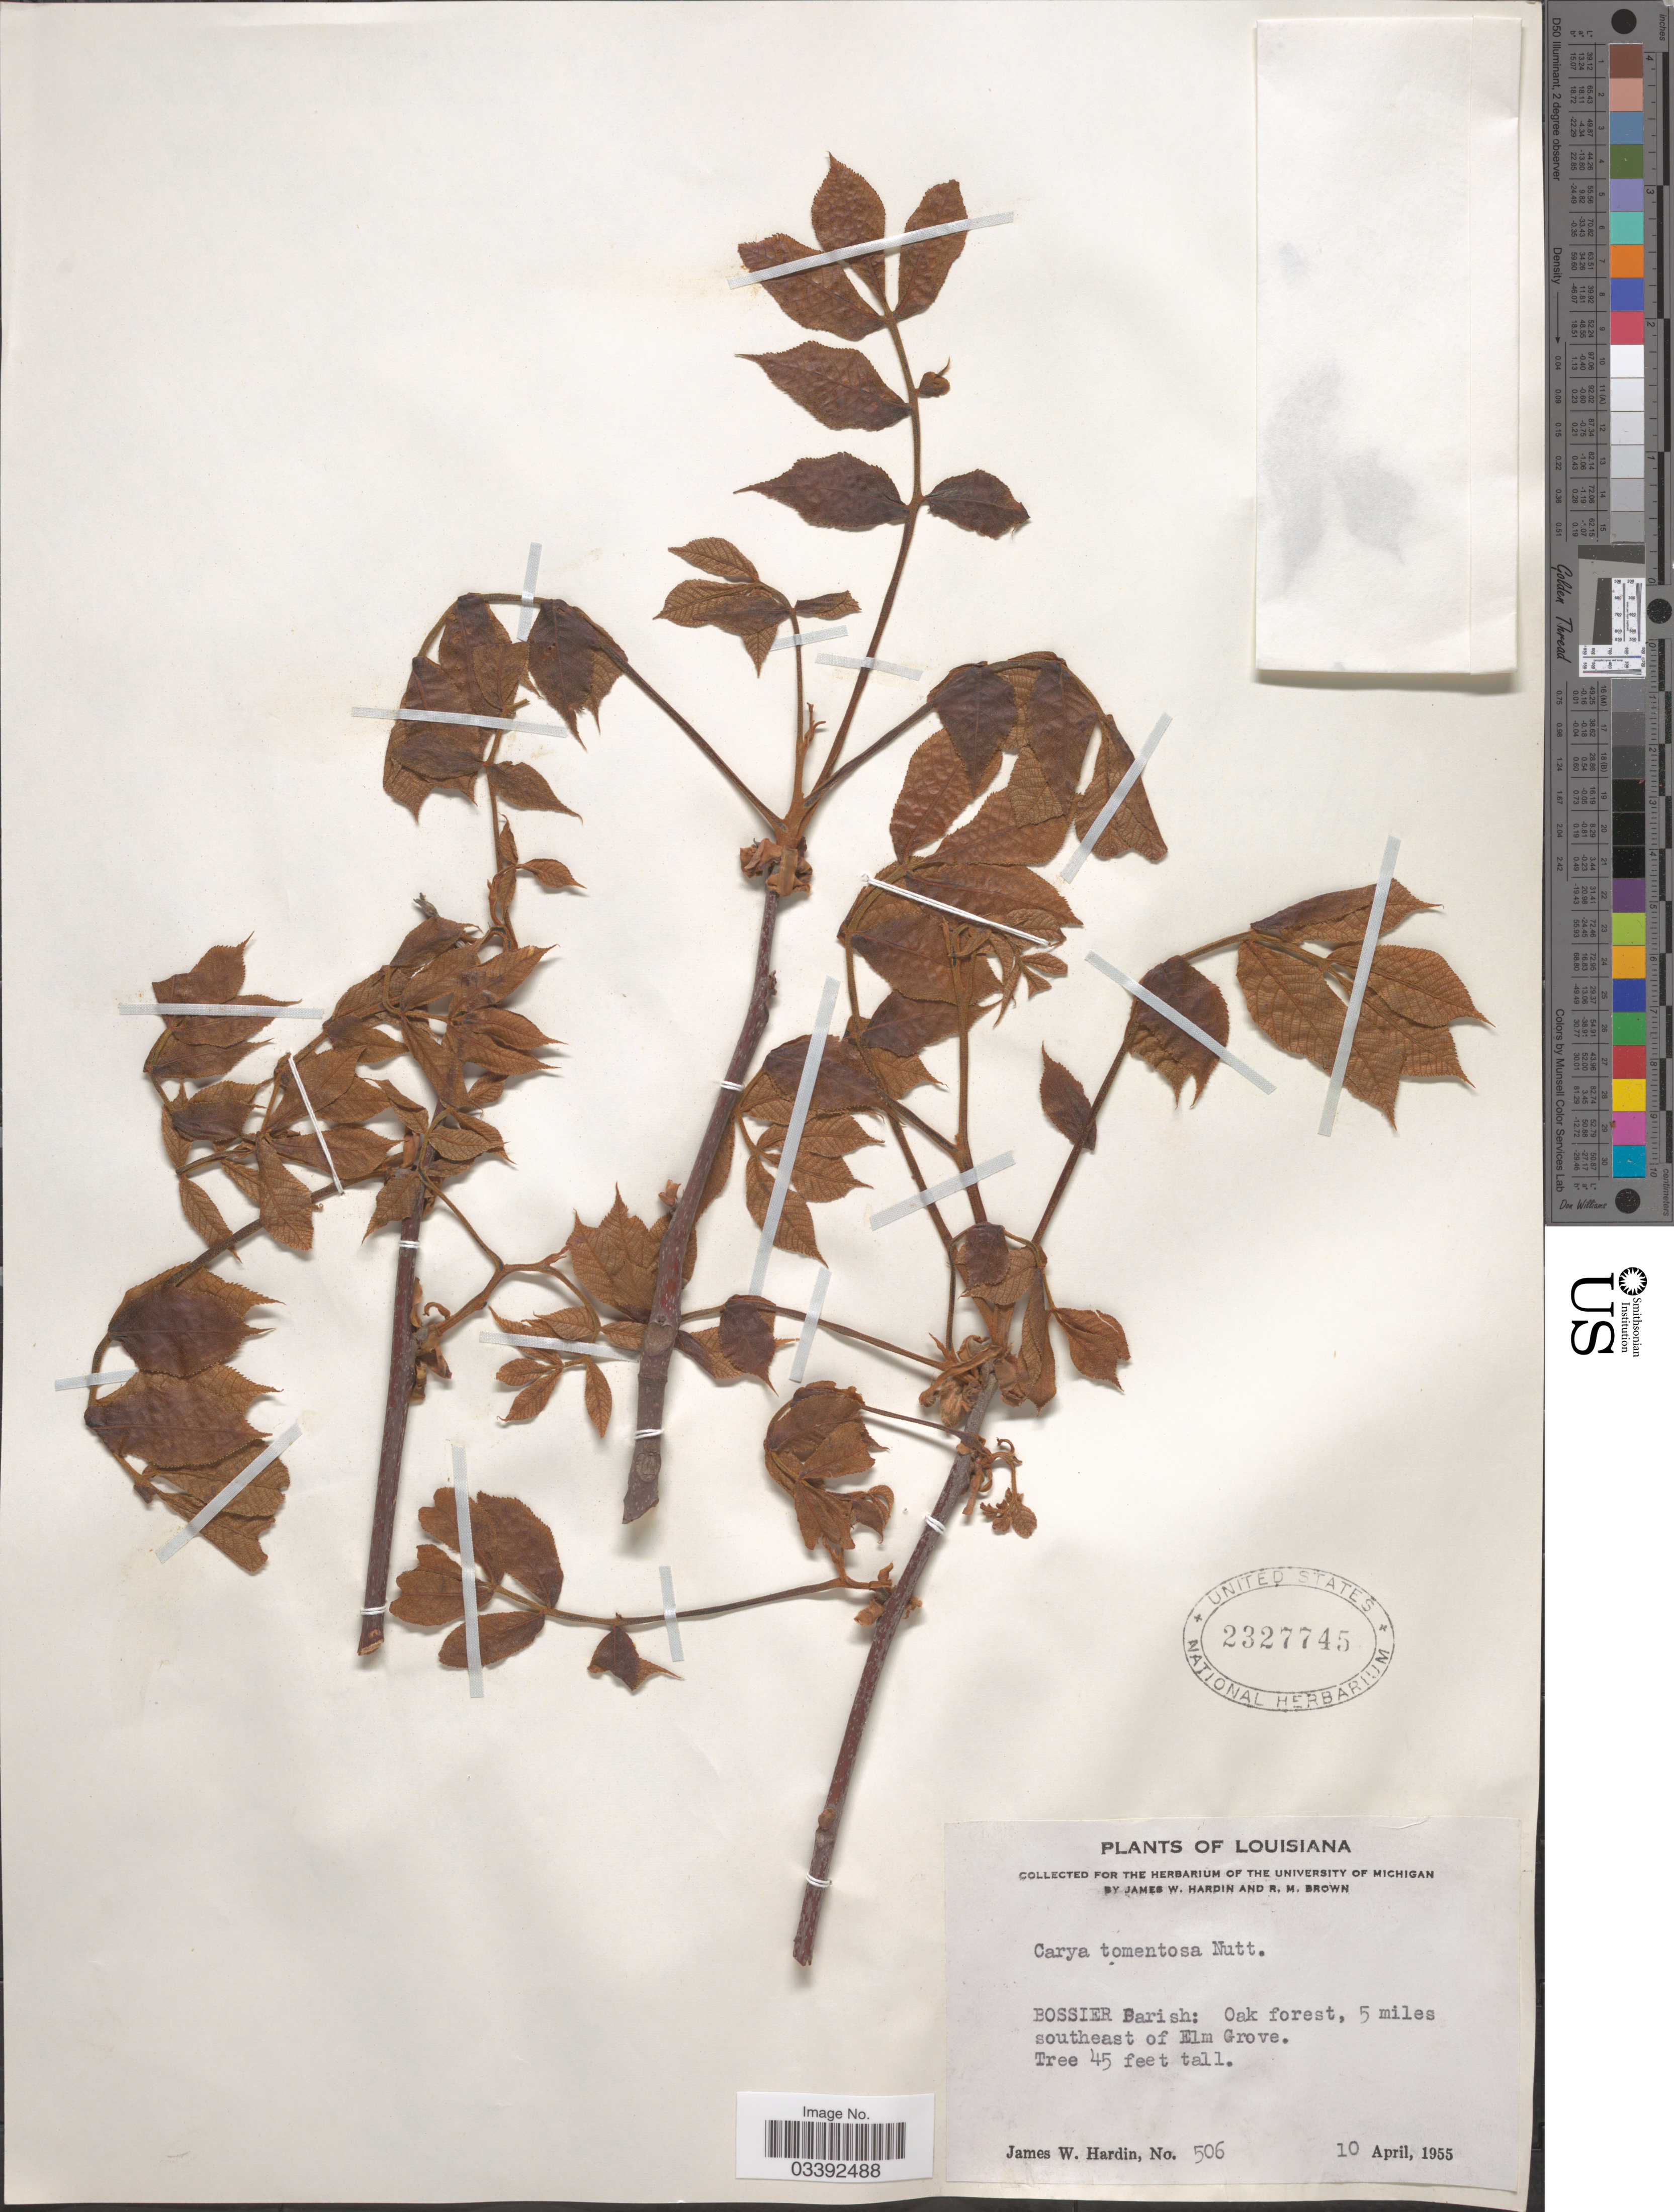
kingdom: Plantae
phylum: Tracheophyta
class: Magnoliopsida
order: Fagales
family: Juglandaceae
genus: Carya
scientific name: Carya tomentosa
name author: (Lam.) Nutt.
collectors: J. W. Hardin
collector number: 506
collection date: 1955-04-10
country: United States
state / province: Louisiana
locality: Bossier Parish: Oak forest, 5 miles southeast of Elm Grove.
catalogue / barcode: US 2327745